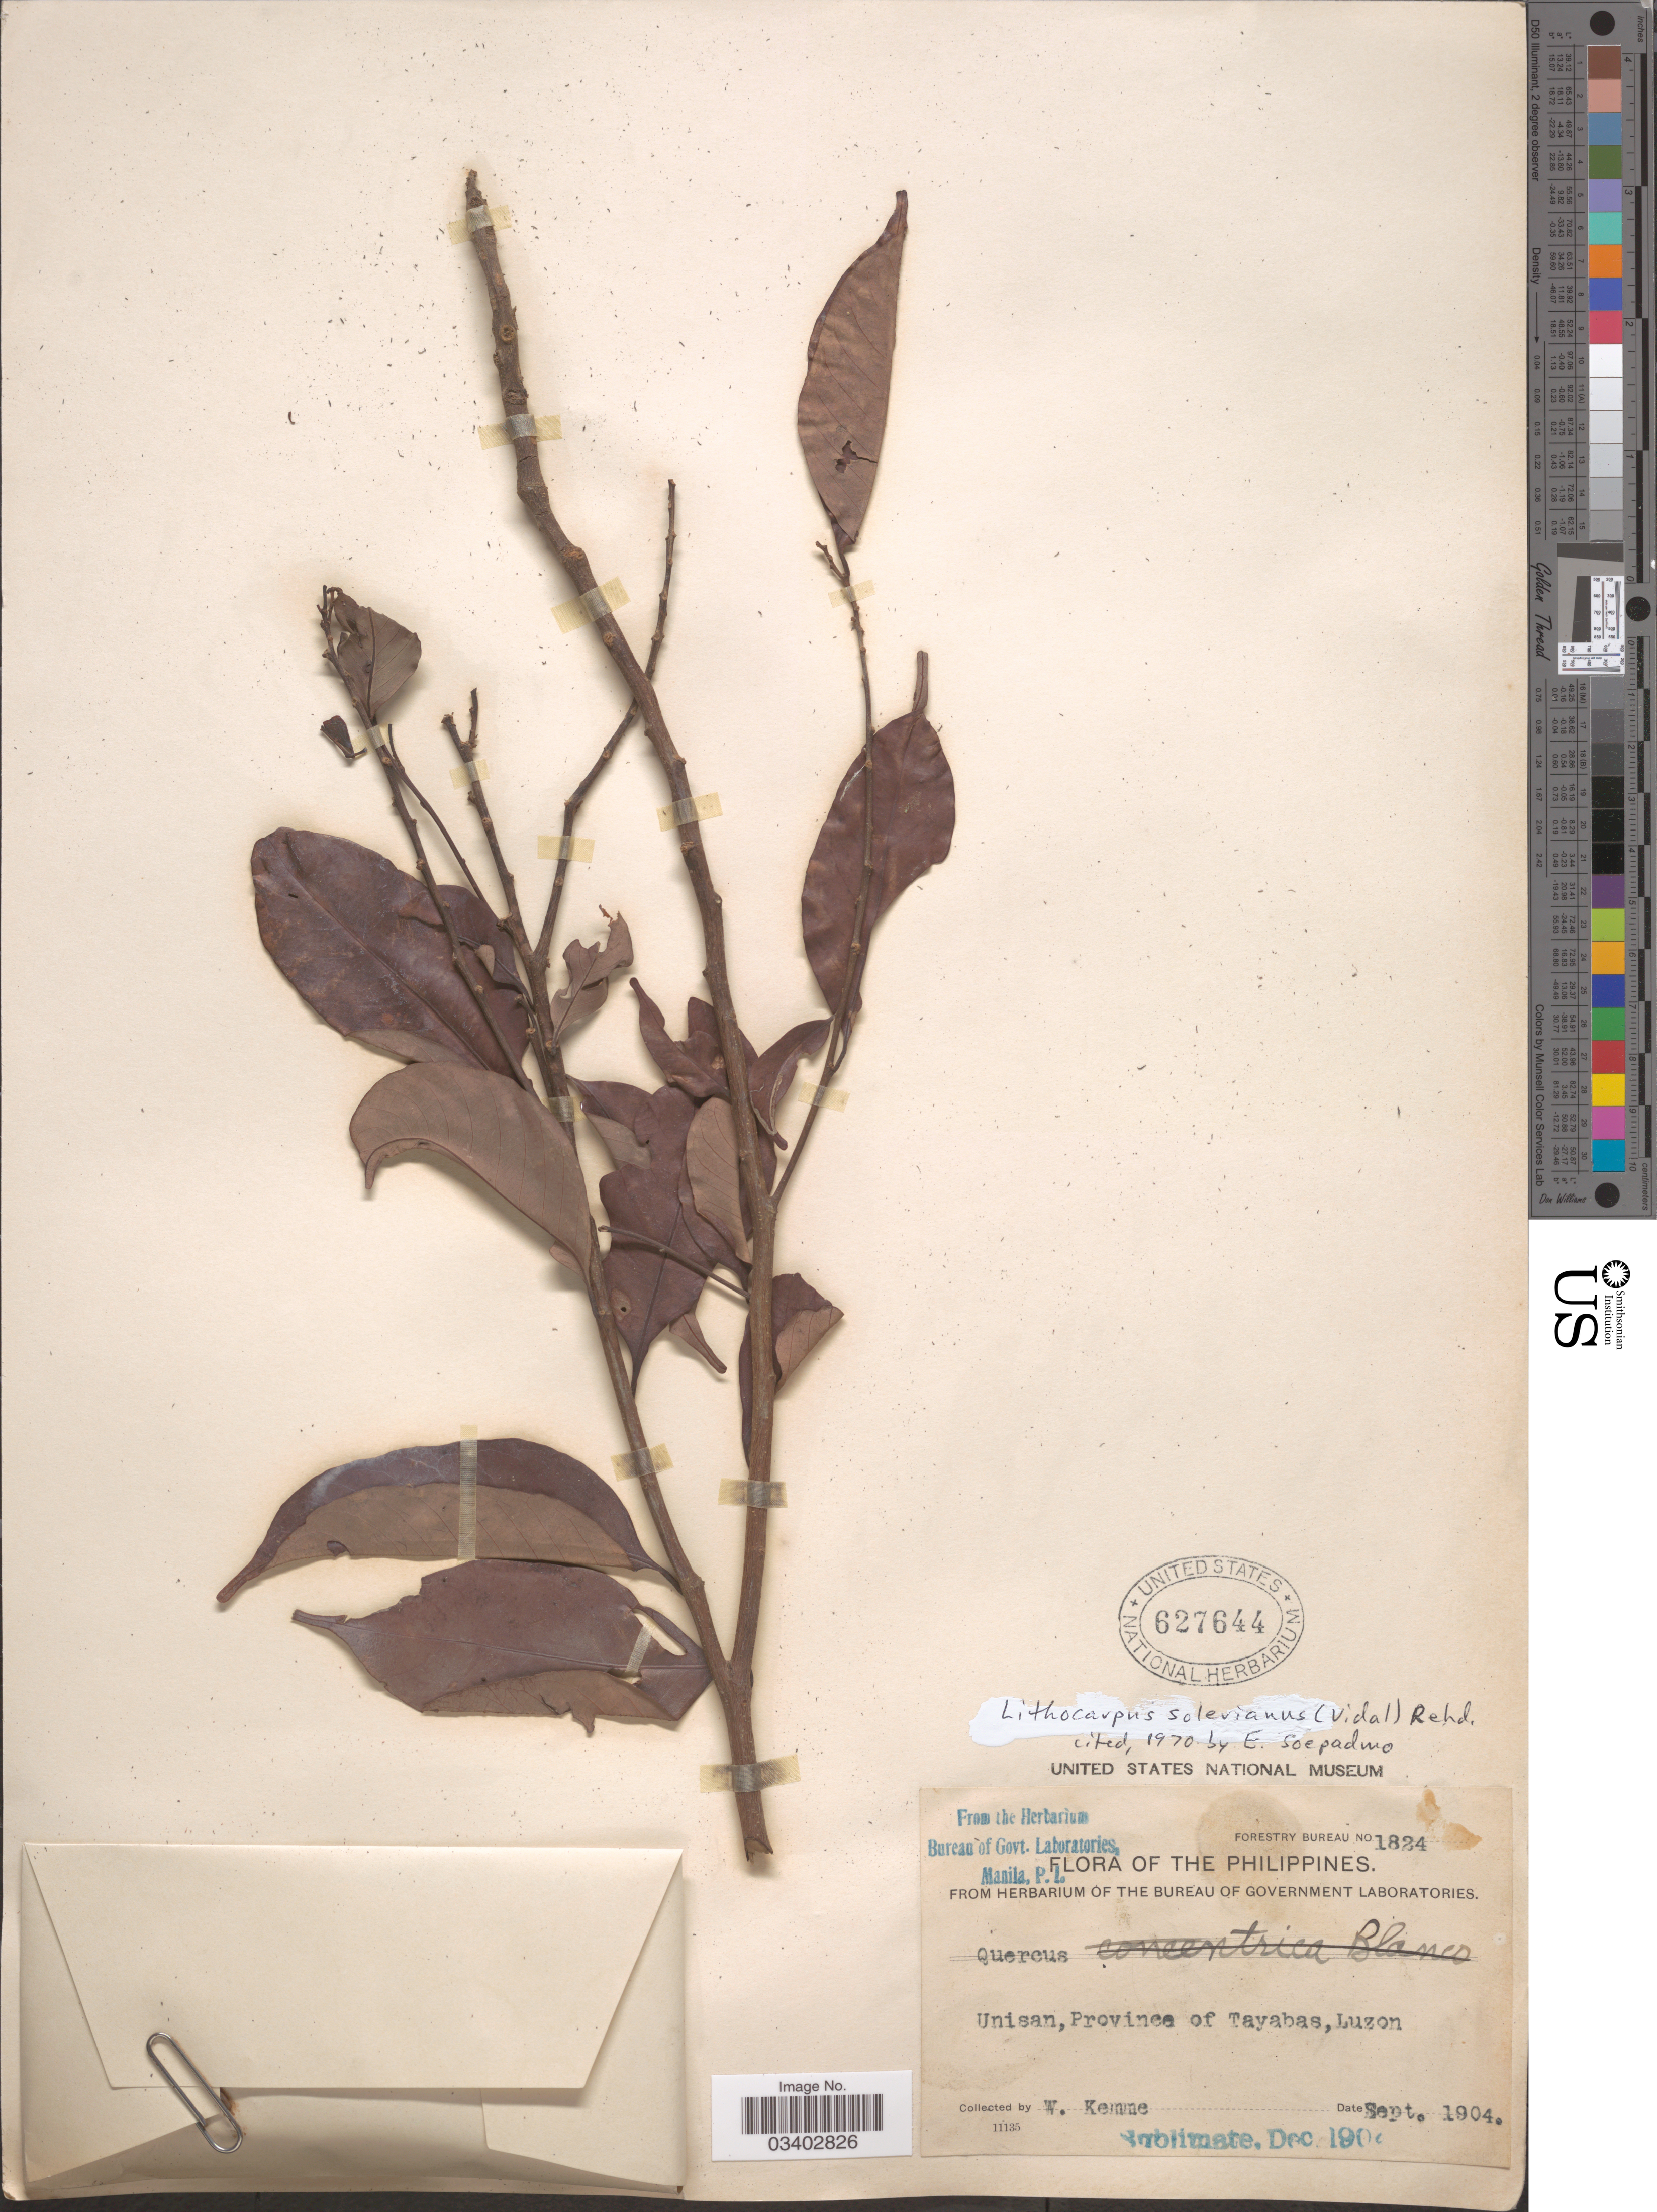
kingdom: Plantae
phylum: Tracheophyta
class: Magnoliopsida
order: Fagales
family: Fagaceae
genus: Lithocarpus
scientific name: Lithocarpus solerianus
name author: (Vidal) Rehder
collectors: W. Kemme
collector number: Forestry Bureau 1824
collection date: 1904-09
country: Philippines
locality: Unisan, Province of Tayabas, Luzon.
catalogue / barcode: US 627644